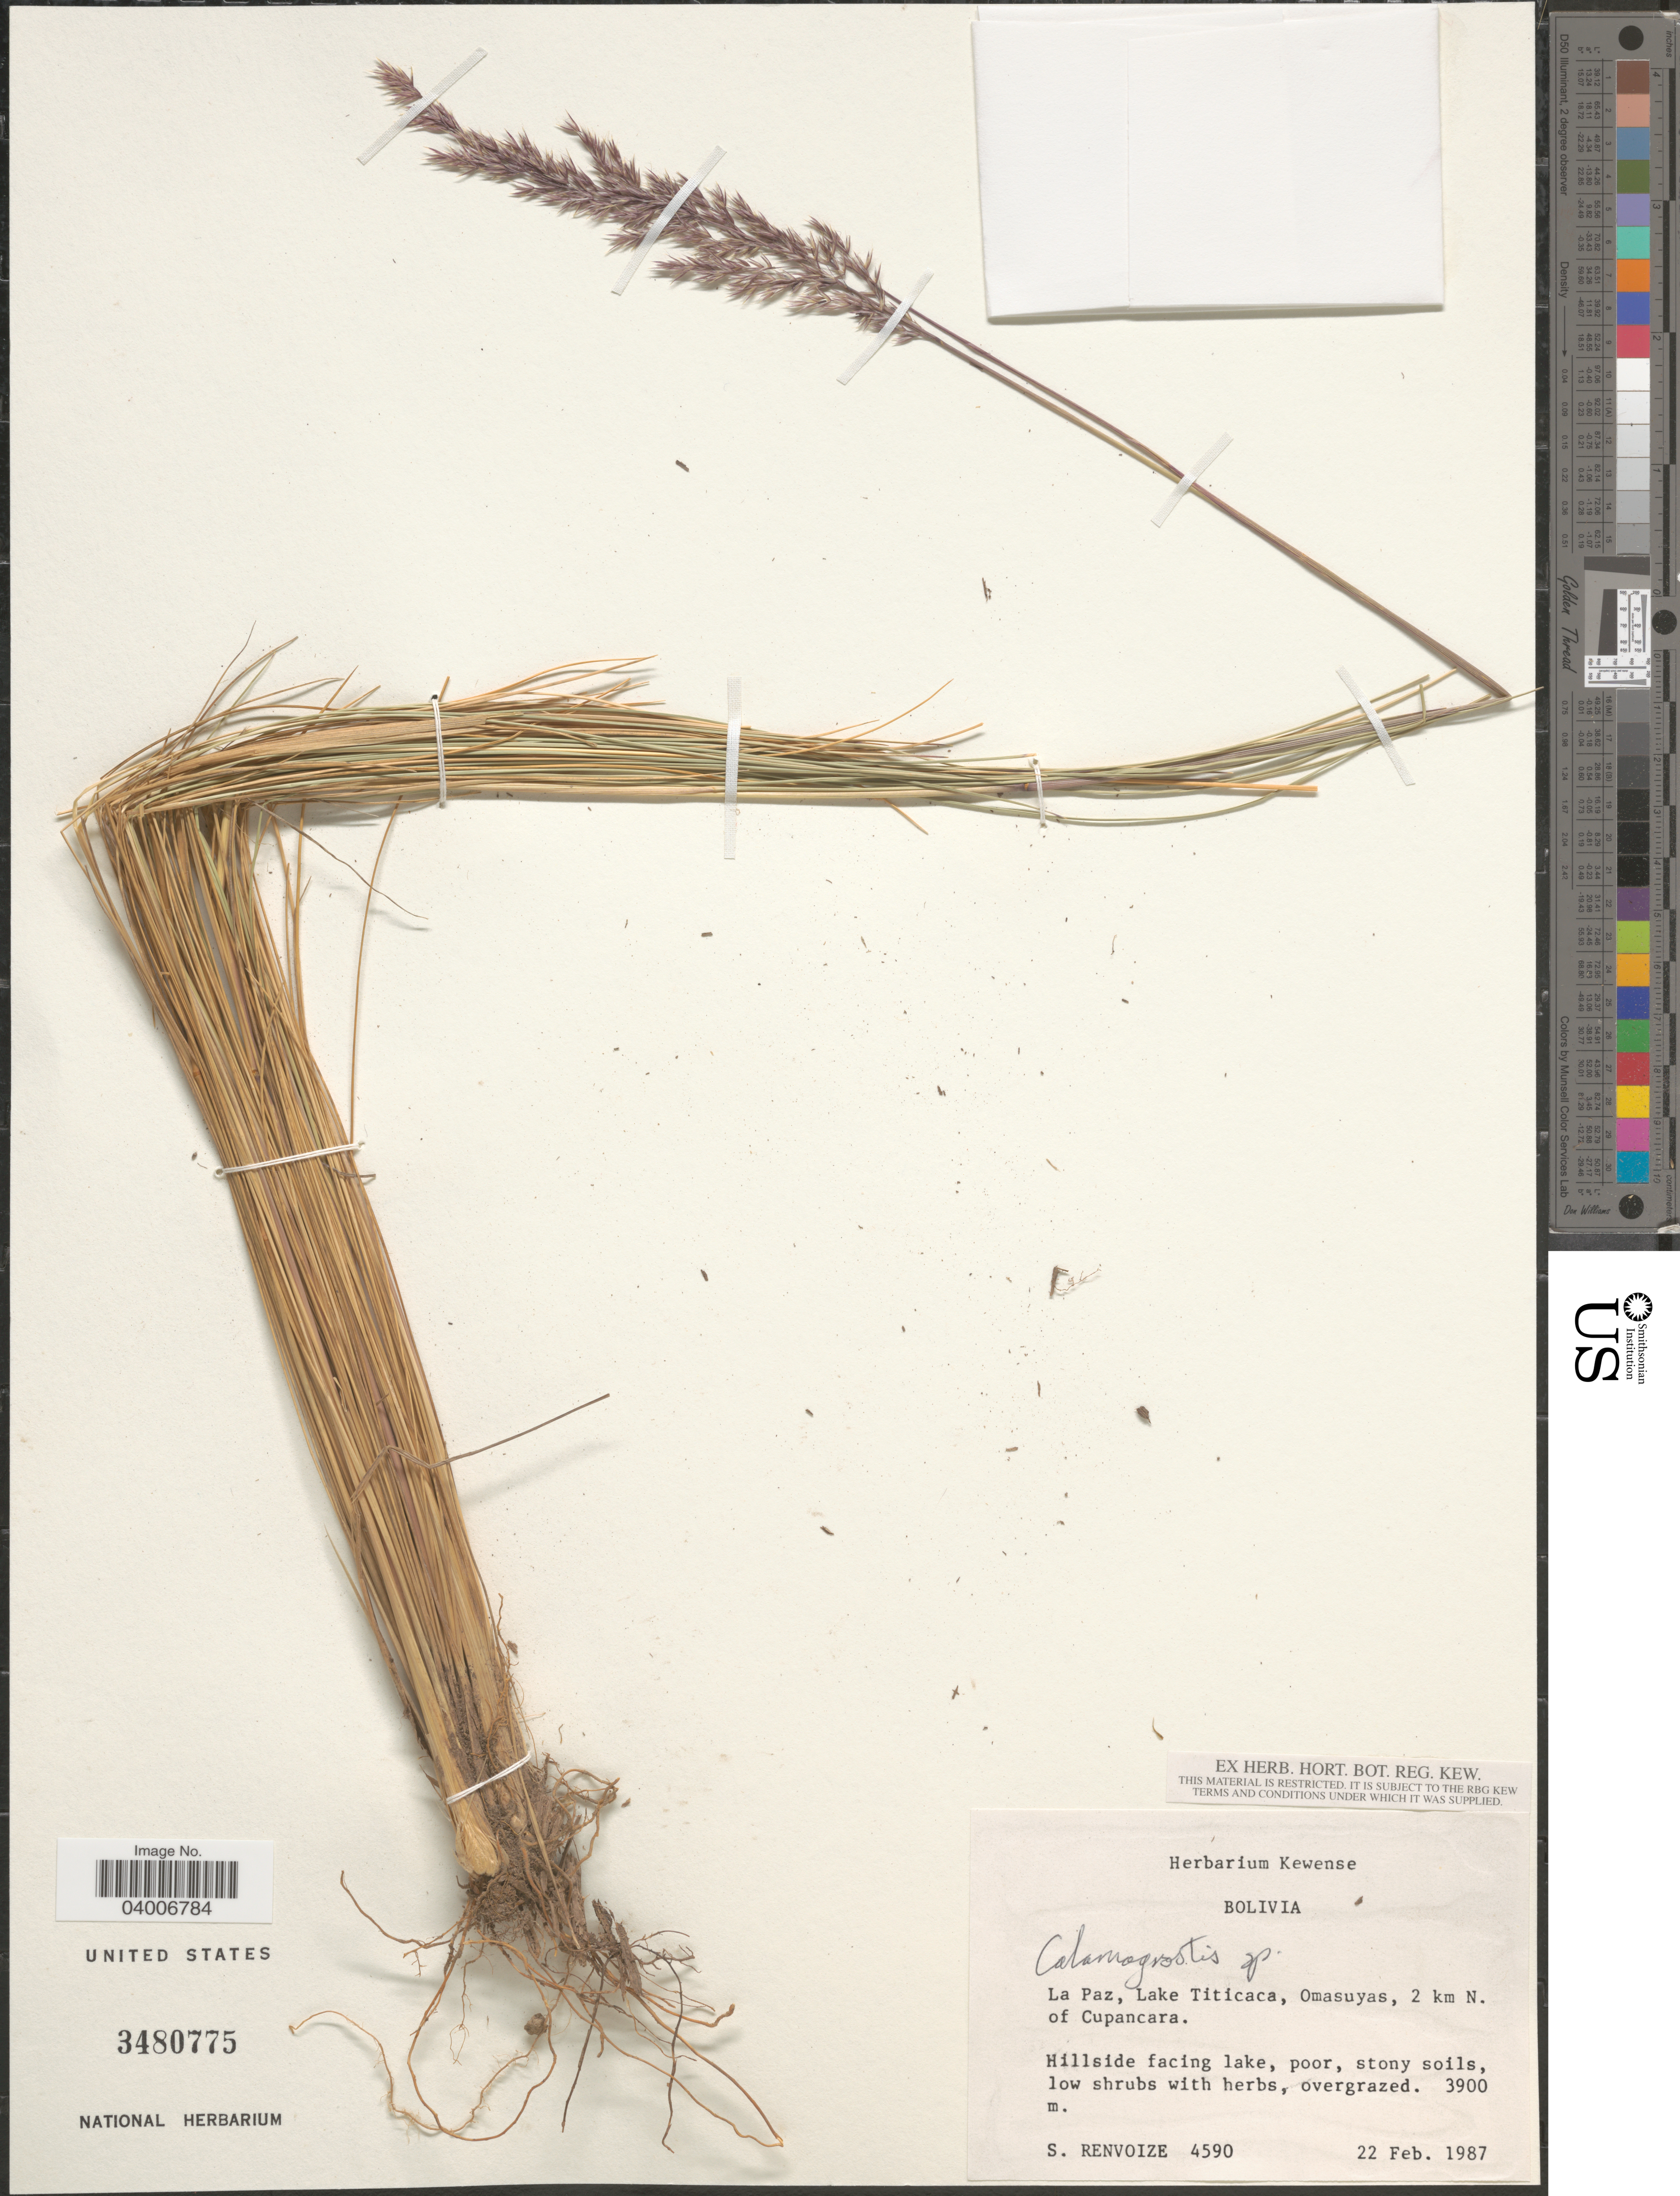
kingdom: Plantae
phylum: Tracheophyta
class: Liliopsida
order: Poales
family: Poaceae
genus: Cinnagrostis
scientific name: Cinnagrostis sp.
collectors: S. A. Renvoize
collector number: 4590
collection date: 1987-02-22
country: Bolivia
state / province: La Paz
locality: Lake Titicaca, Omasuyas, 2 km N. of Cupancara.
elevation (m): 3900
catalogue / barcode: US 3480775